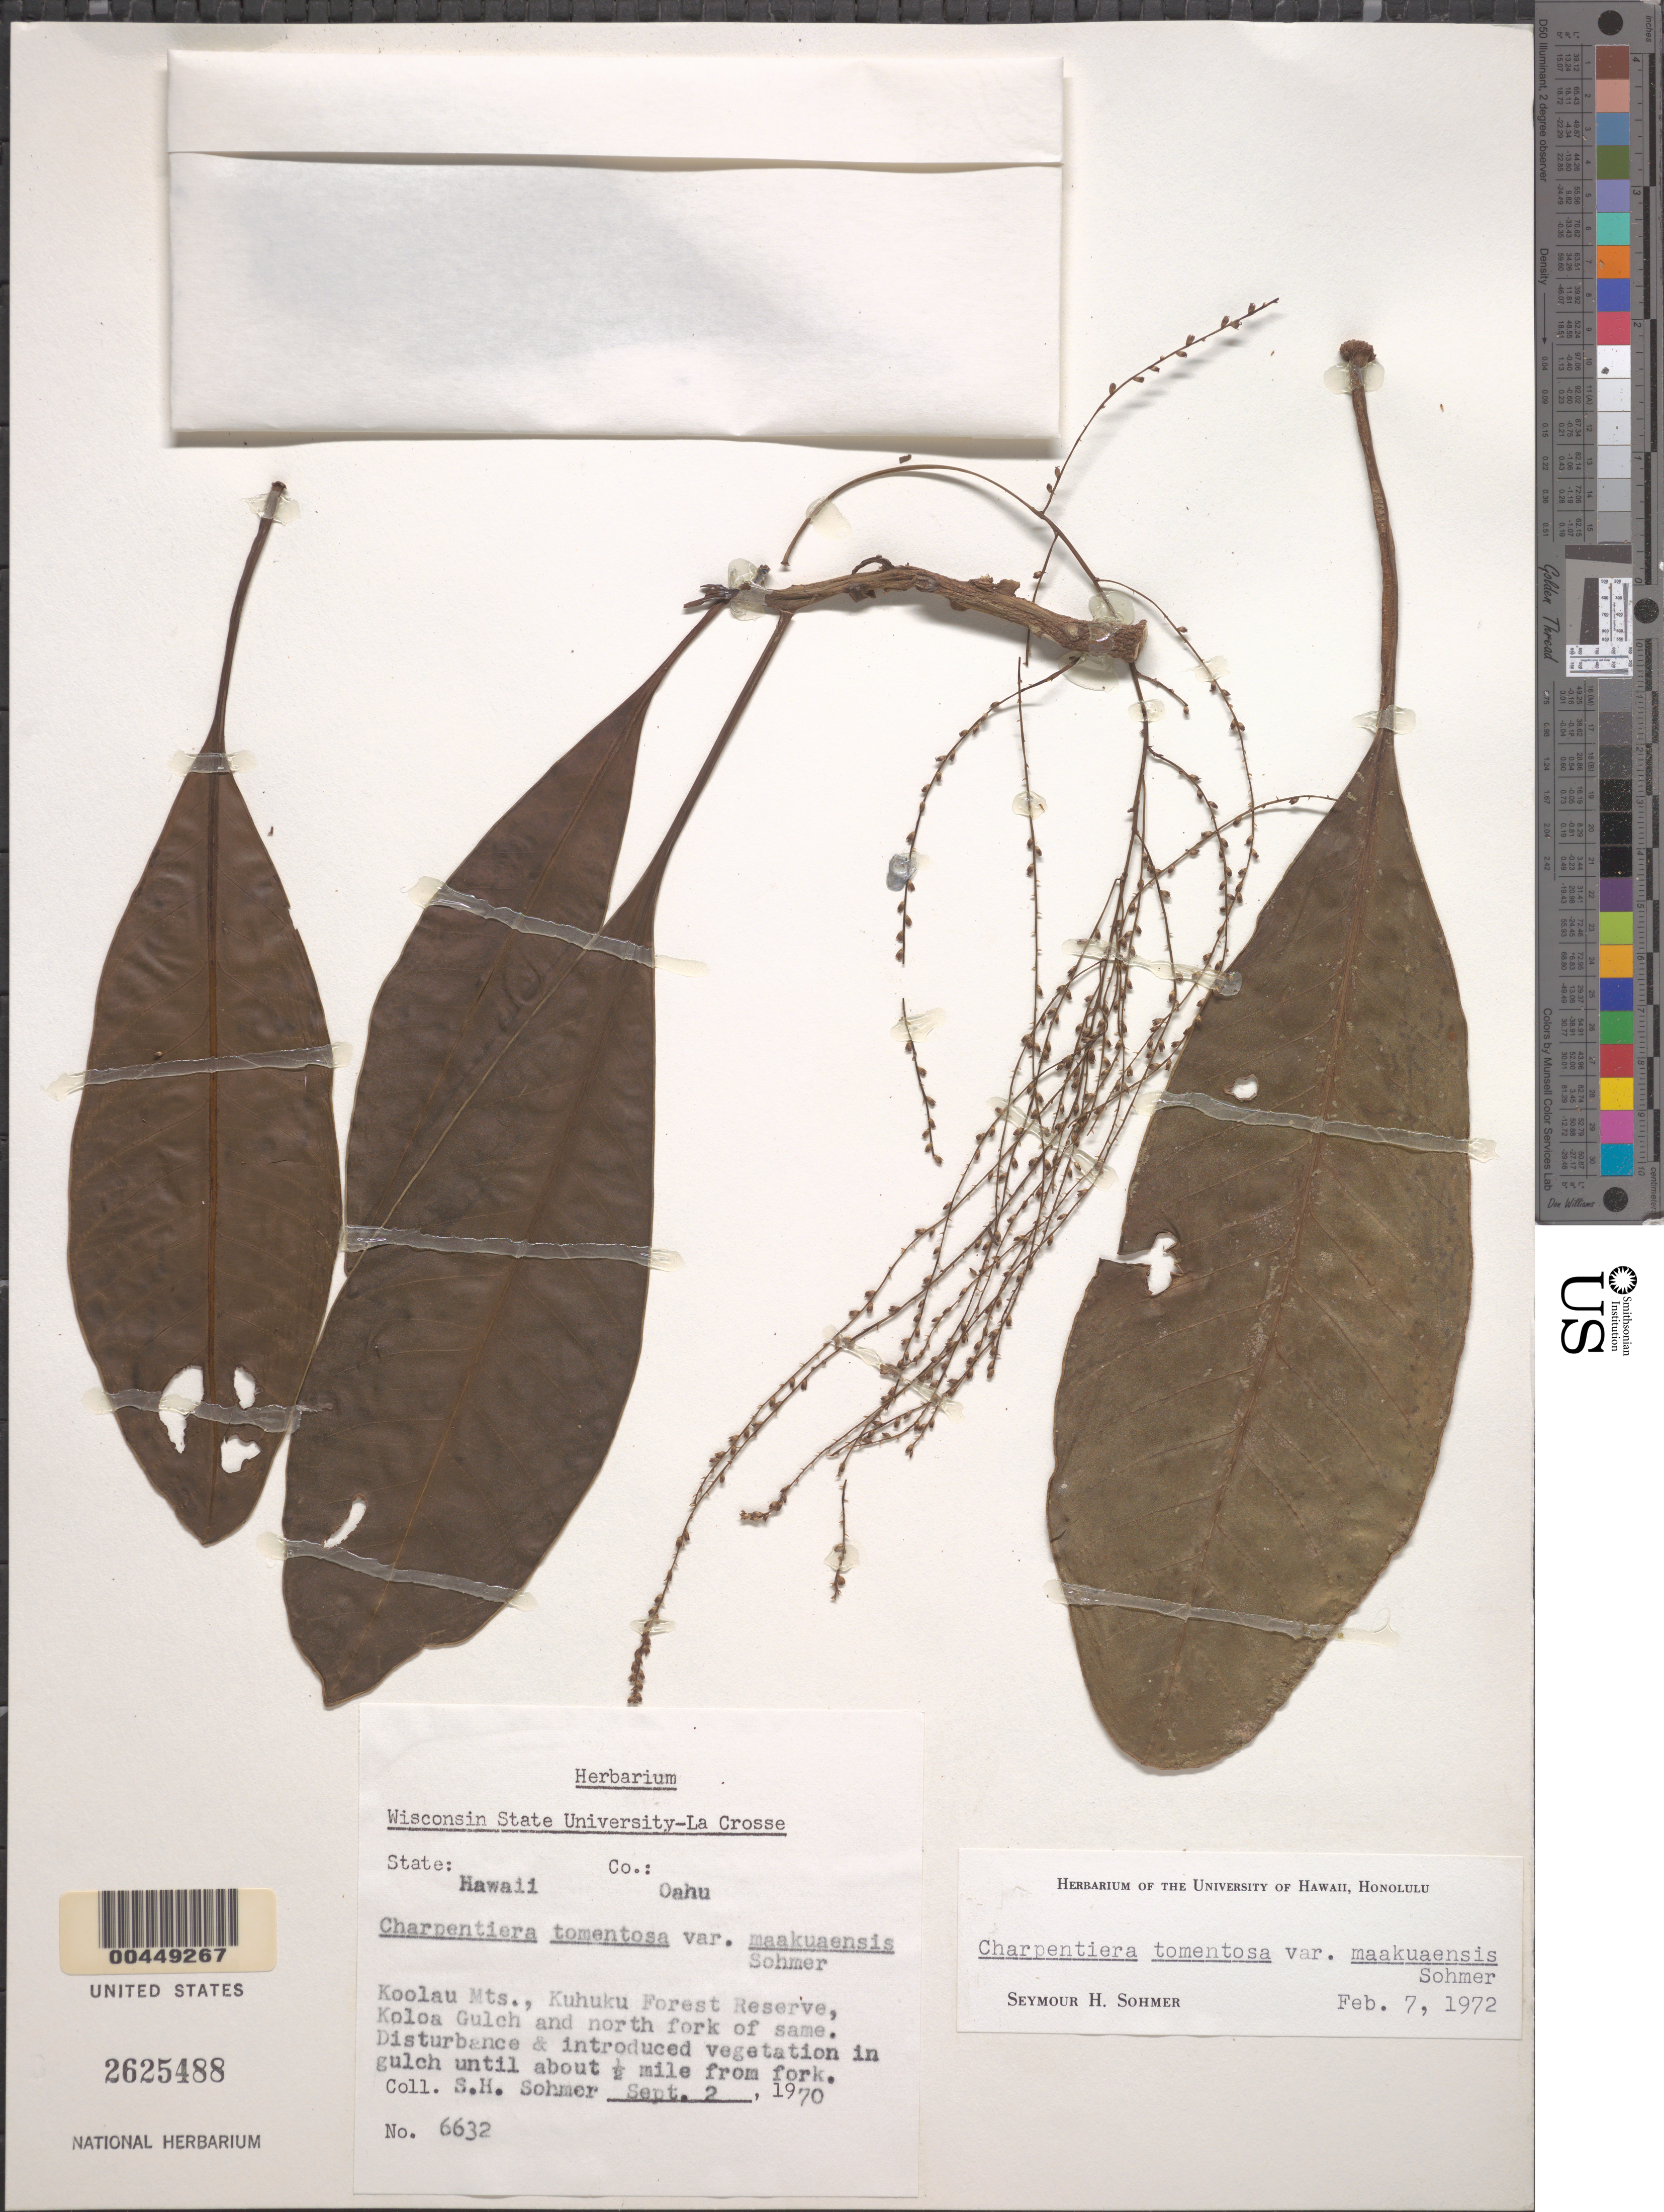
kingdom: Plantae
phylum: Tracheophyta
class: Magnoliopsida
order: Caryophyllales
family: Amaranthaceae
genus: Charpentiera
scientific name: Charpentiera tomentosa var. maakuaensis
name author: Sohmer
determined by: Sohmer, S. H.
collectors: S. H. Sohmer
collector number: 6632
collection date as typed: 2 Sep 1970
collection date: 1970-09-02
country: United States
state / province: Hawaii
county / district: Honolulu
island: Oahu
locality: Koolau Mts, Kuhuku For Res, Koloa gulch & N fork of same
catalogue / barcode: US 2625488